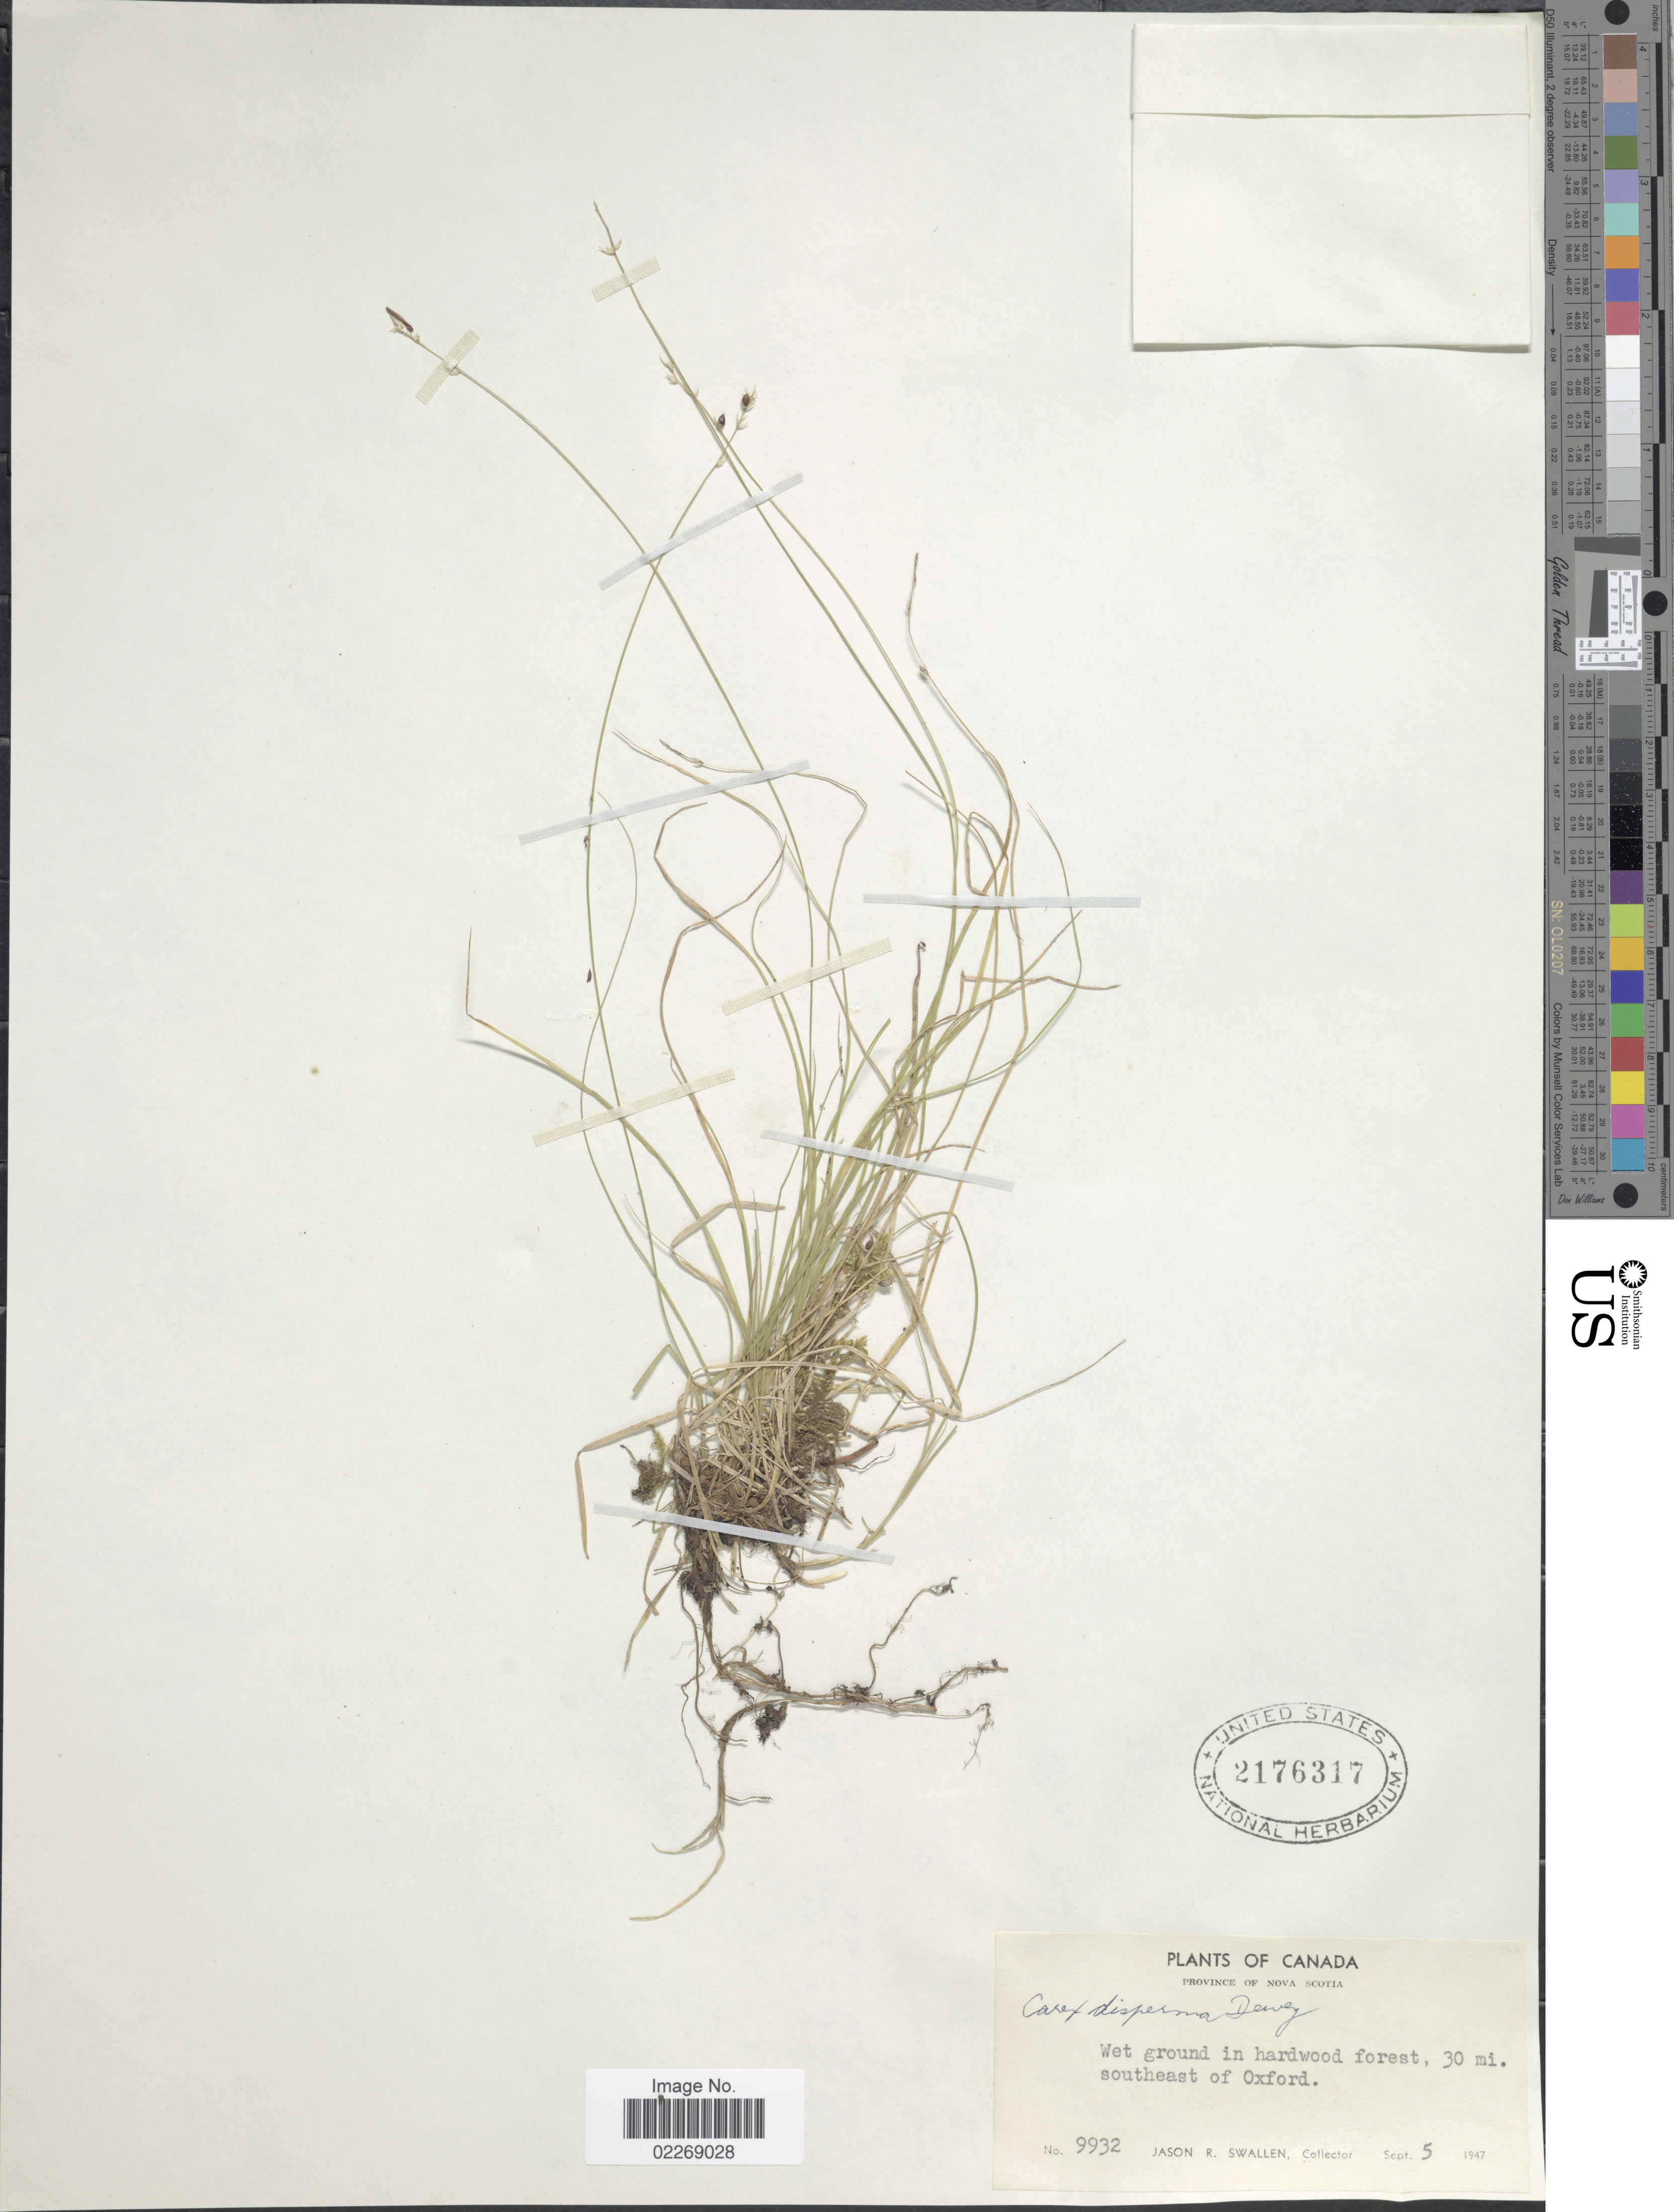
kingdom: Plantae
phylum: Tracheophyta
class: Liliopsida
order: Poales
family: Cyperaceae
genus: Carex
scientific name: Carex disperma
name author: Dewey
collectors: J. R. Swallen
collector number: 9932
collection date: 1947-09-05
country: Canada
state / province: Nova Scotia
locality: Wet ground in hardwood forest, 30 mi southeast of Oxford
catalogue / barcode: US 2176317